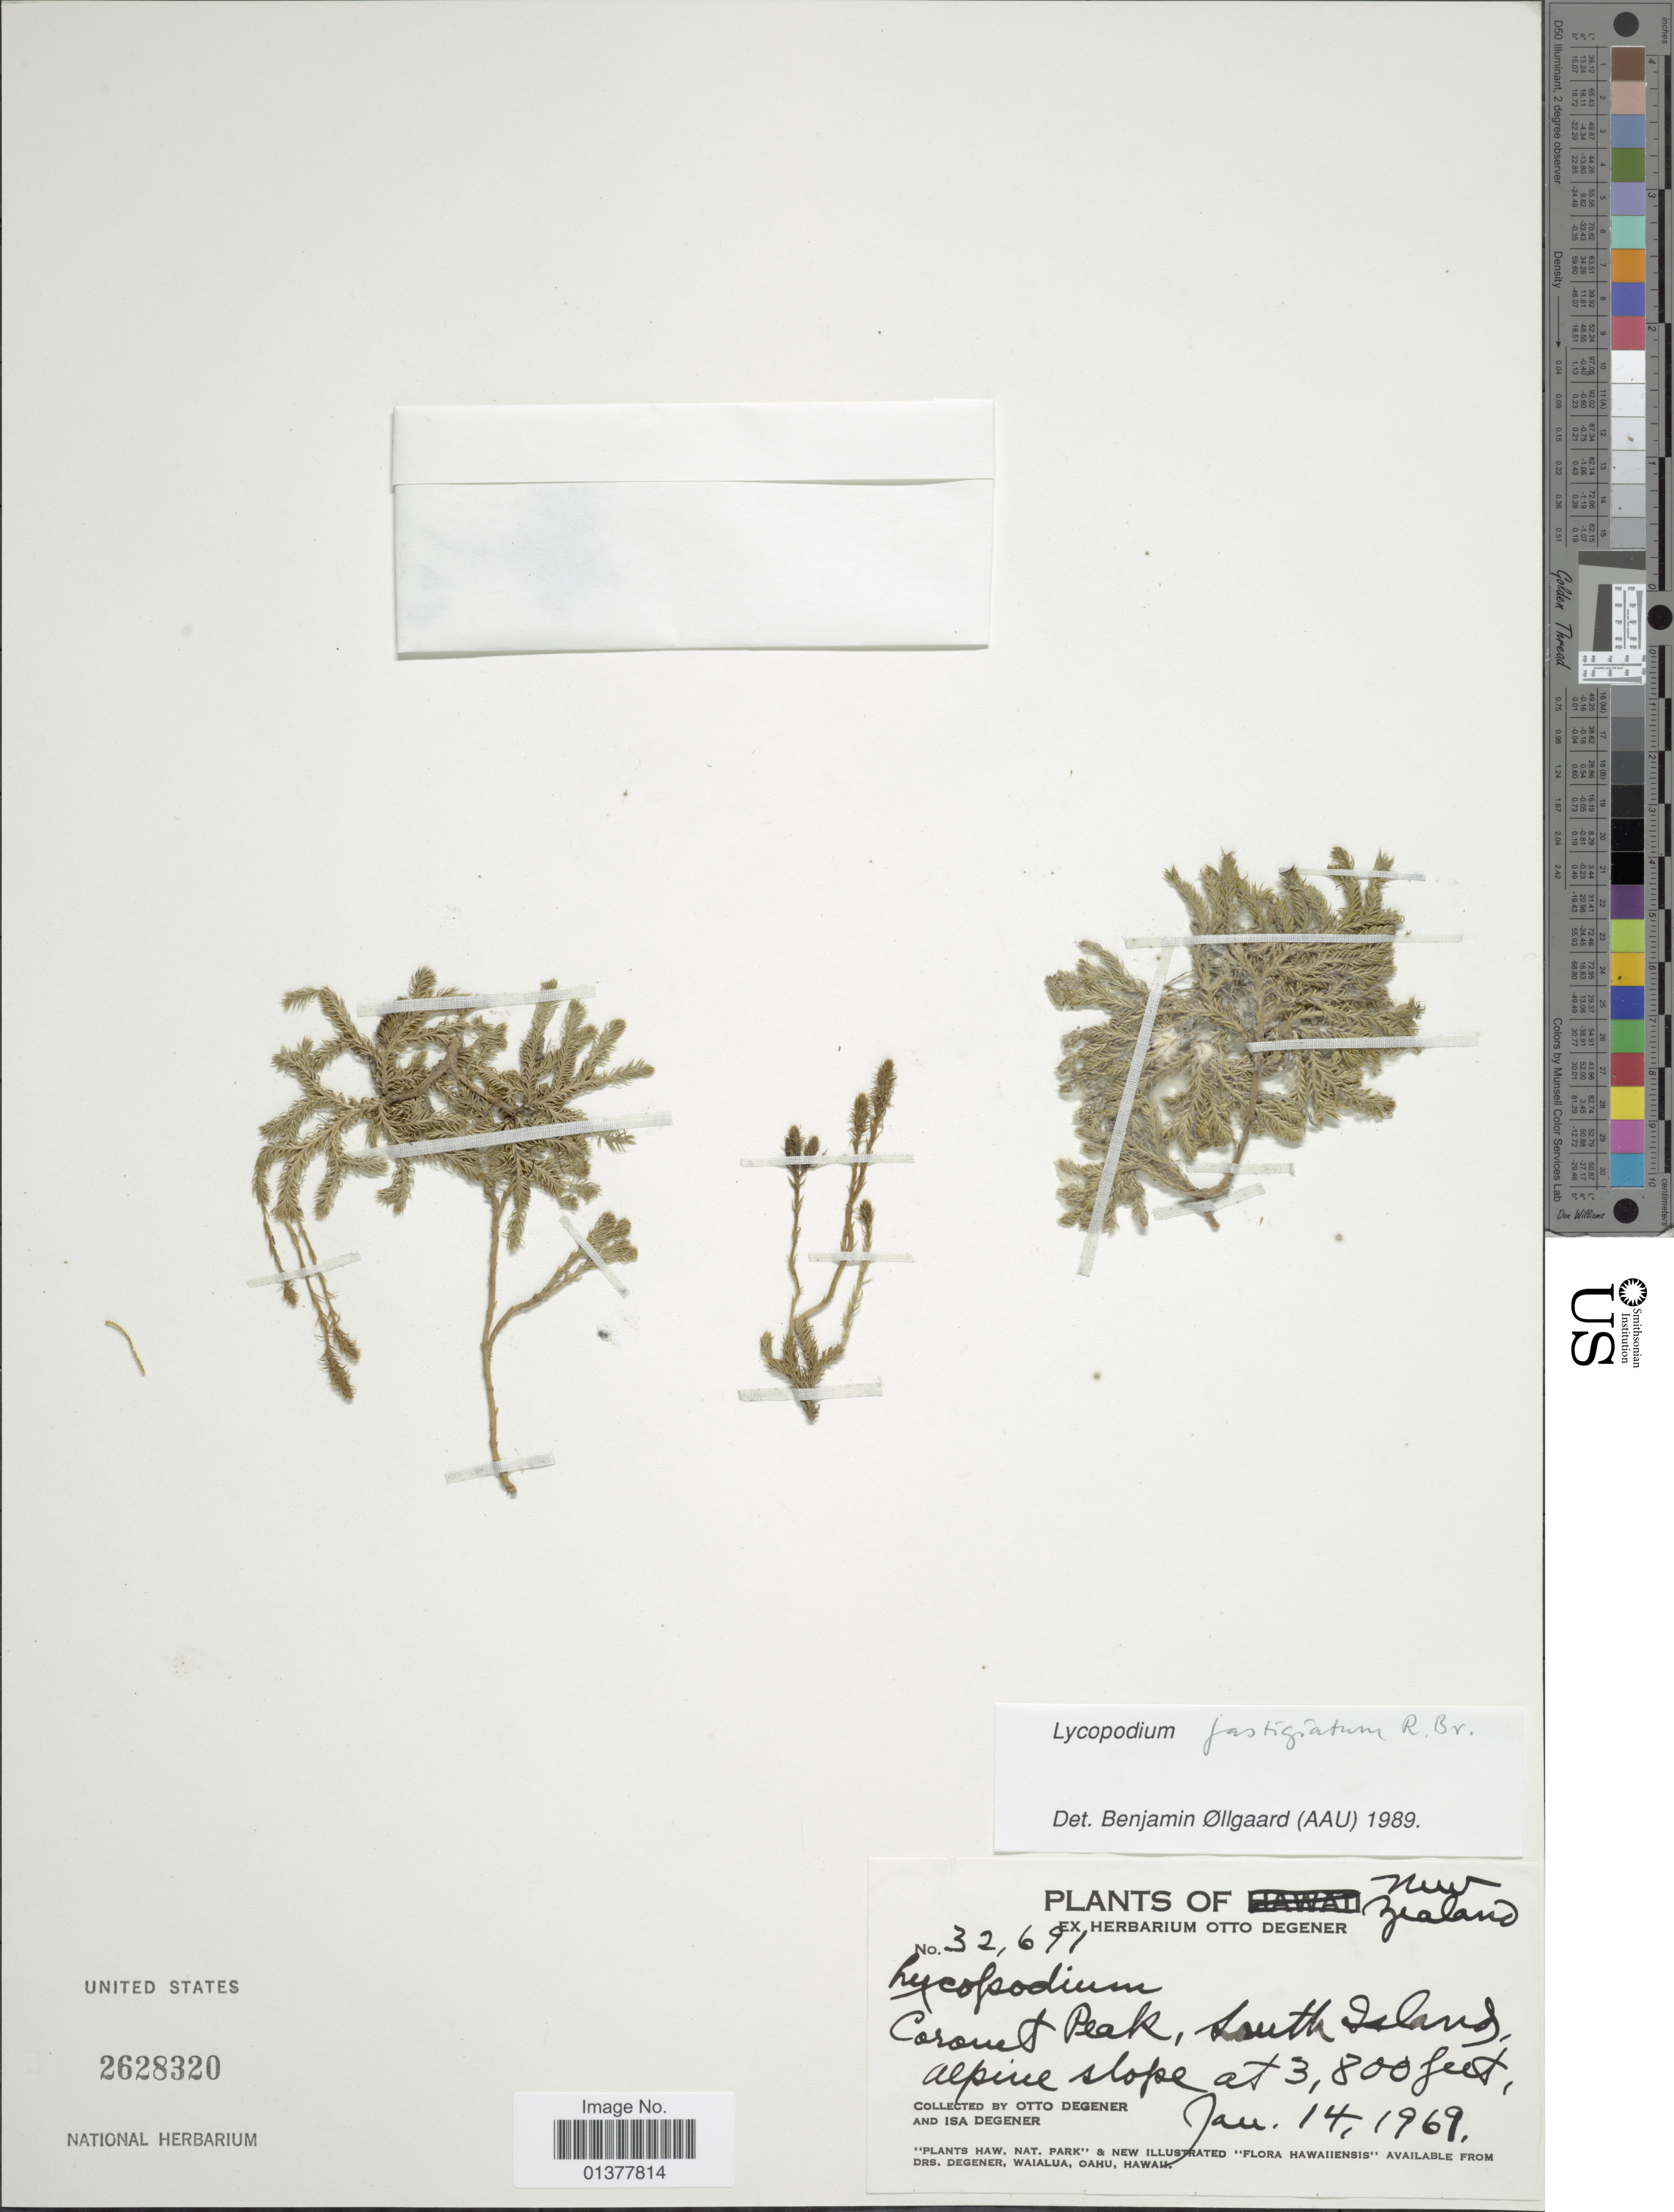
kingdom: Plantae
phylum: Tracheophyta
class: Lycopodiopsida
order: Lycopodiales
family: Lycopodiaceae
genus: Austrolycopodium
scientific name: Austrolycopodium fastigiatum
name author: (R. Br.) Holub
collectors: O. Degener & I. Degener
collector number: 32691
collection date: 1969-01-14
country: New Zealand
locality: Coronet Peak, South Island, alpine slope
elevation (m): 1158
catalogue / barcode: US 2628320